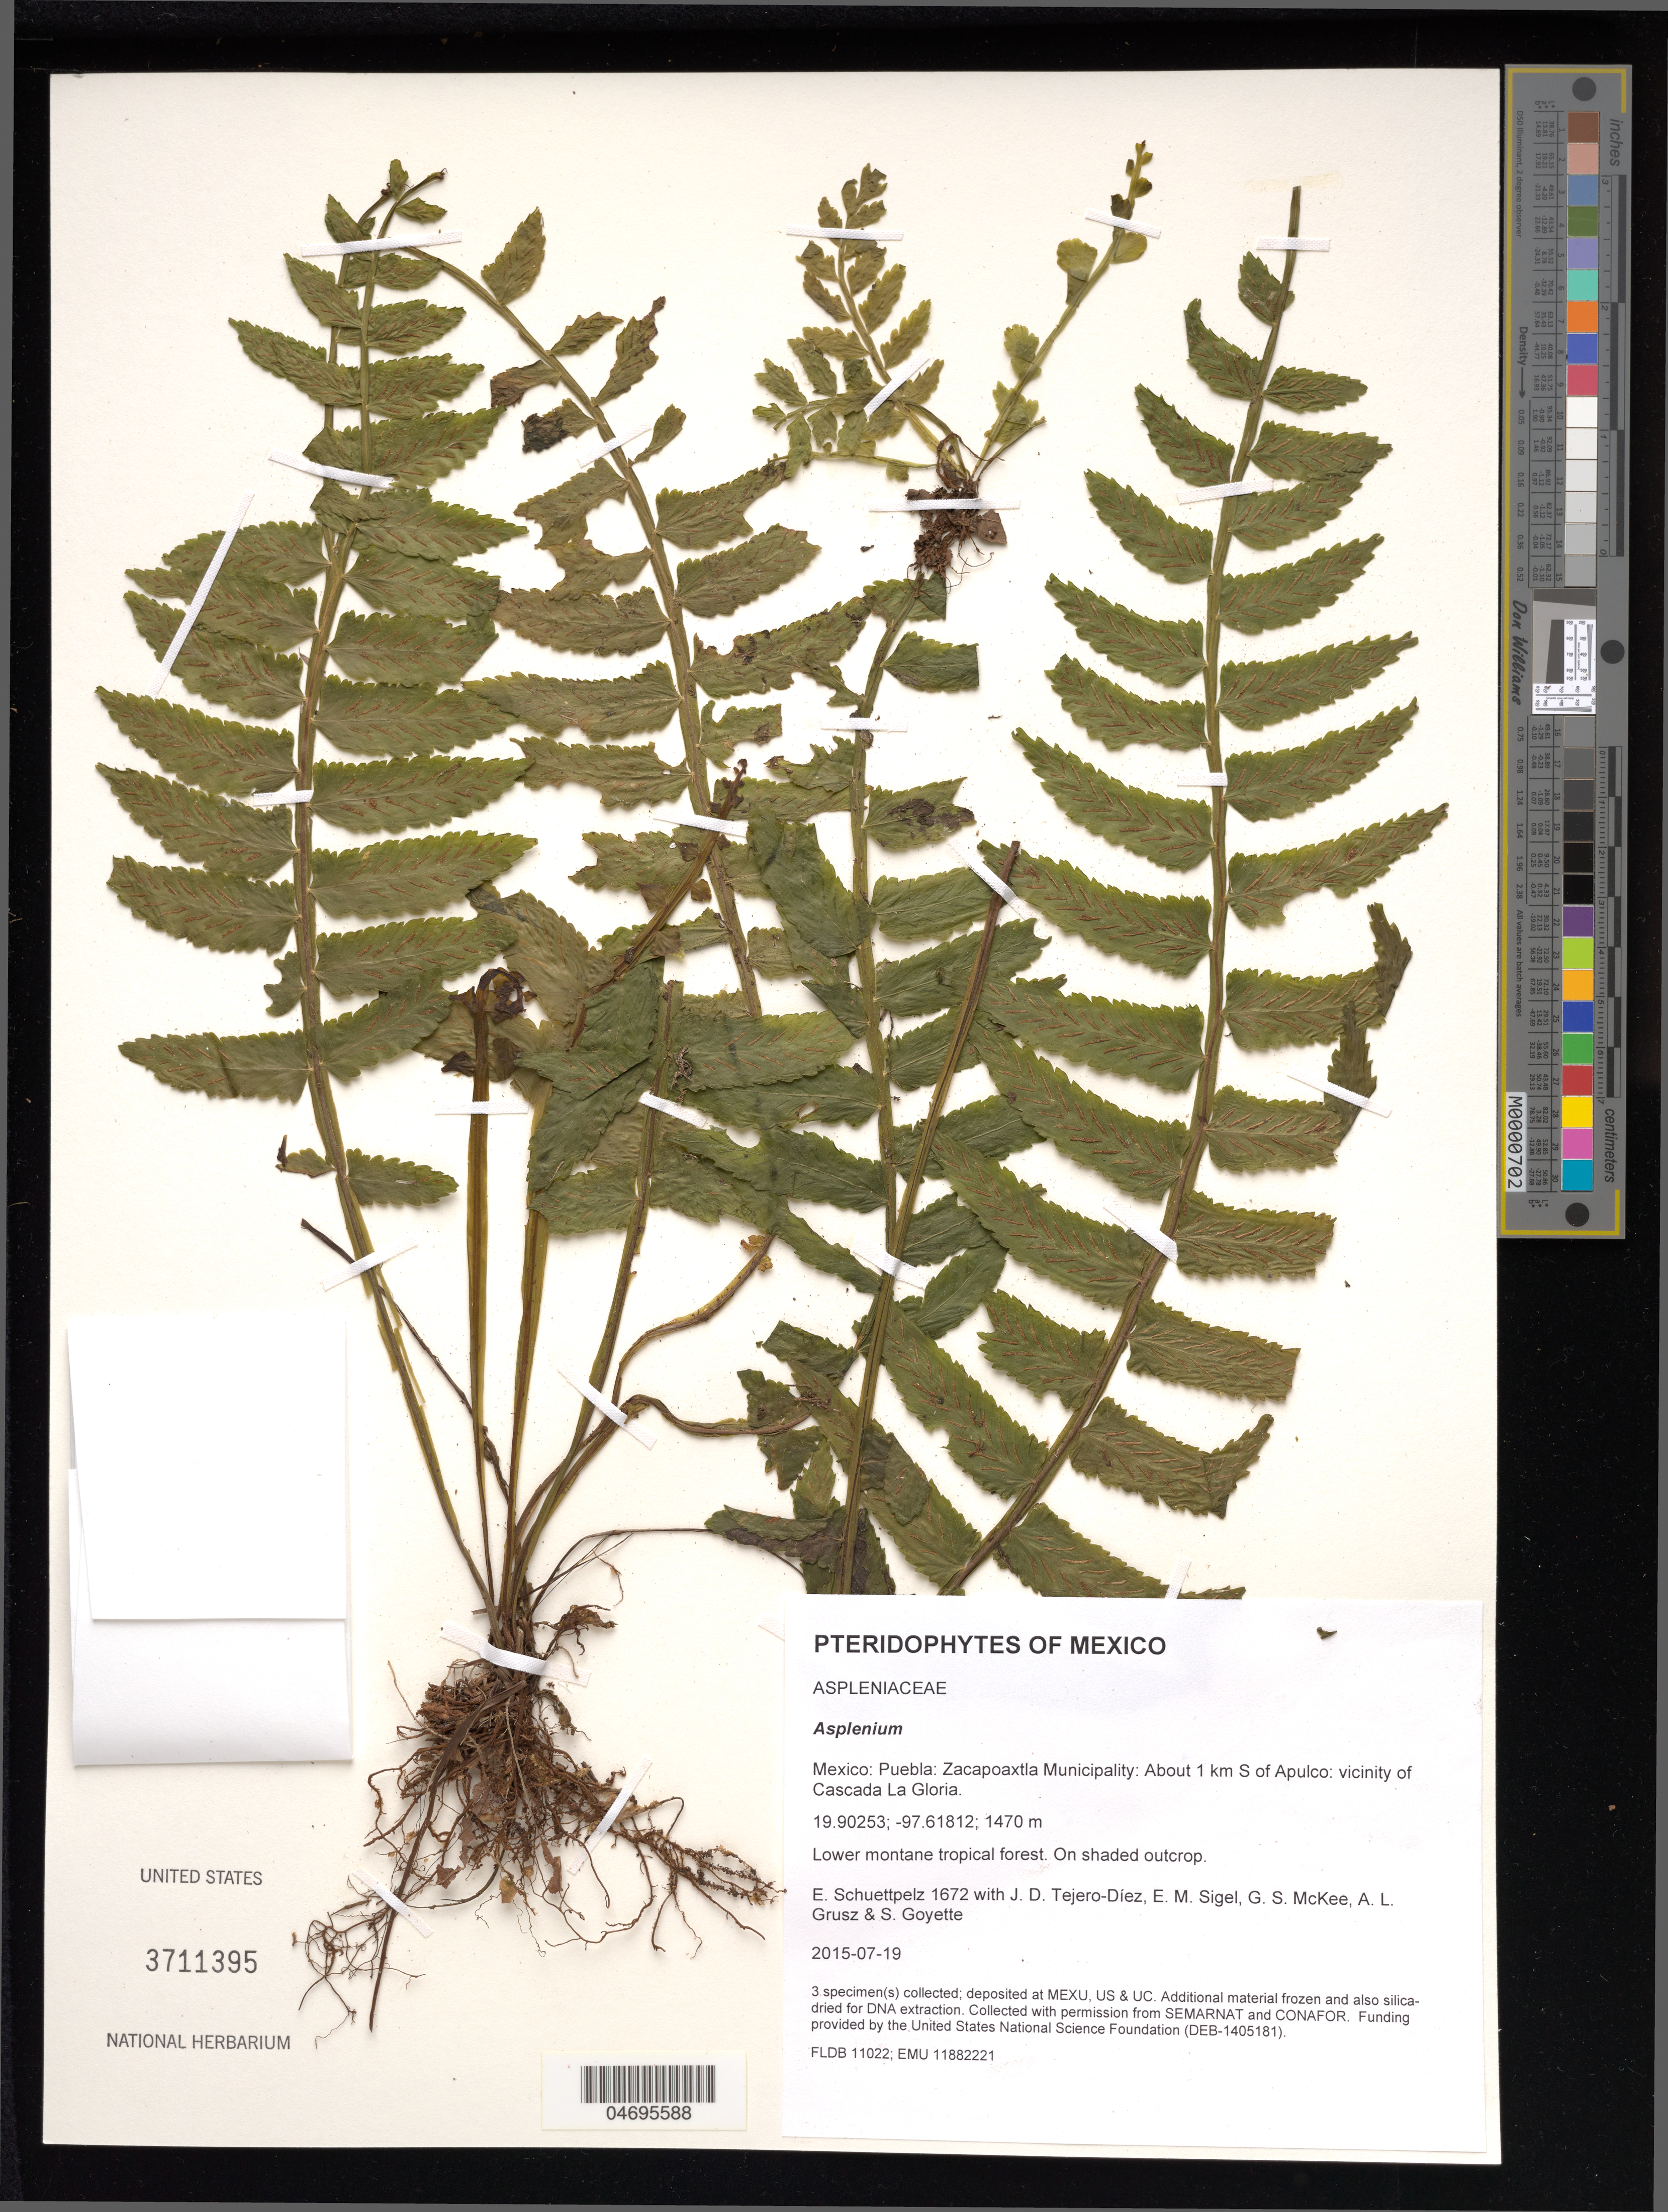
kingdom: Plantae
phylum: Tracheophyta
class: Polypodiopsida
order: Polypodiales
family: Aspleniaceae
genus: Asplenium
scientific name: Asplenium alatum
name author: Humb. & Bonpl. ex Willd.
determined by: Reis, A.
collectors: E. Schuettpelz, D. Tejero-Díez, E. M. Sigel, G. S. McKee & A. Grusz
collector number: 1672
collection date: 2015-07-19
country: Mexico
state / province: Puebla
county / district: Zacapoaxtla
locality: About 1 km S of Apulco: vicinity of Cascada La Gloria.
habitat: Lower montane tropical forest.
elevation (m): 1470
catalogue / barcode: US 3711395